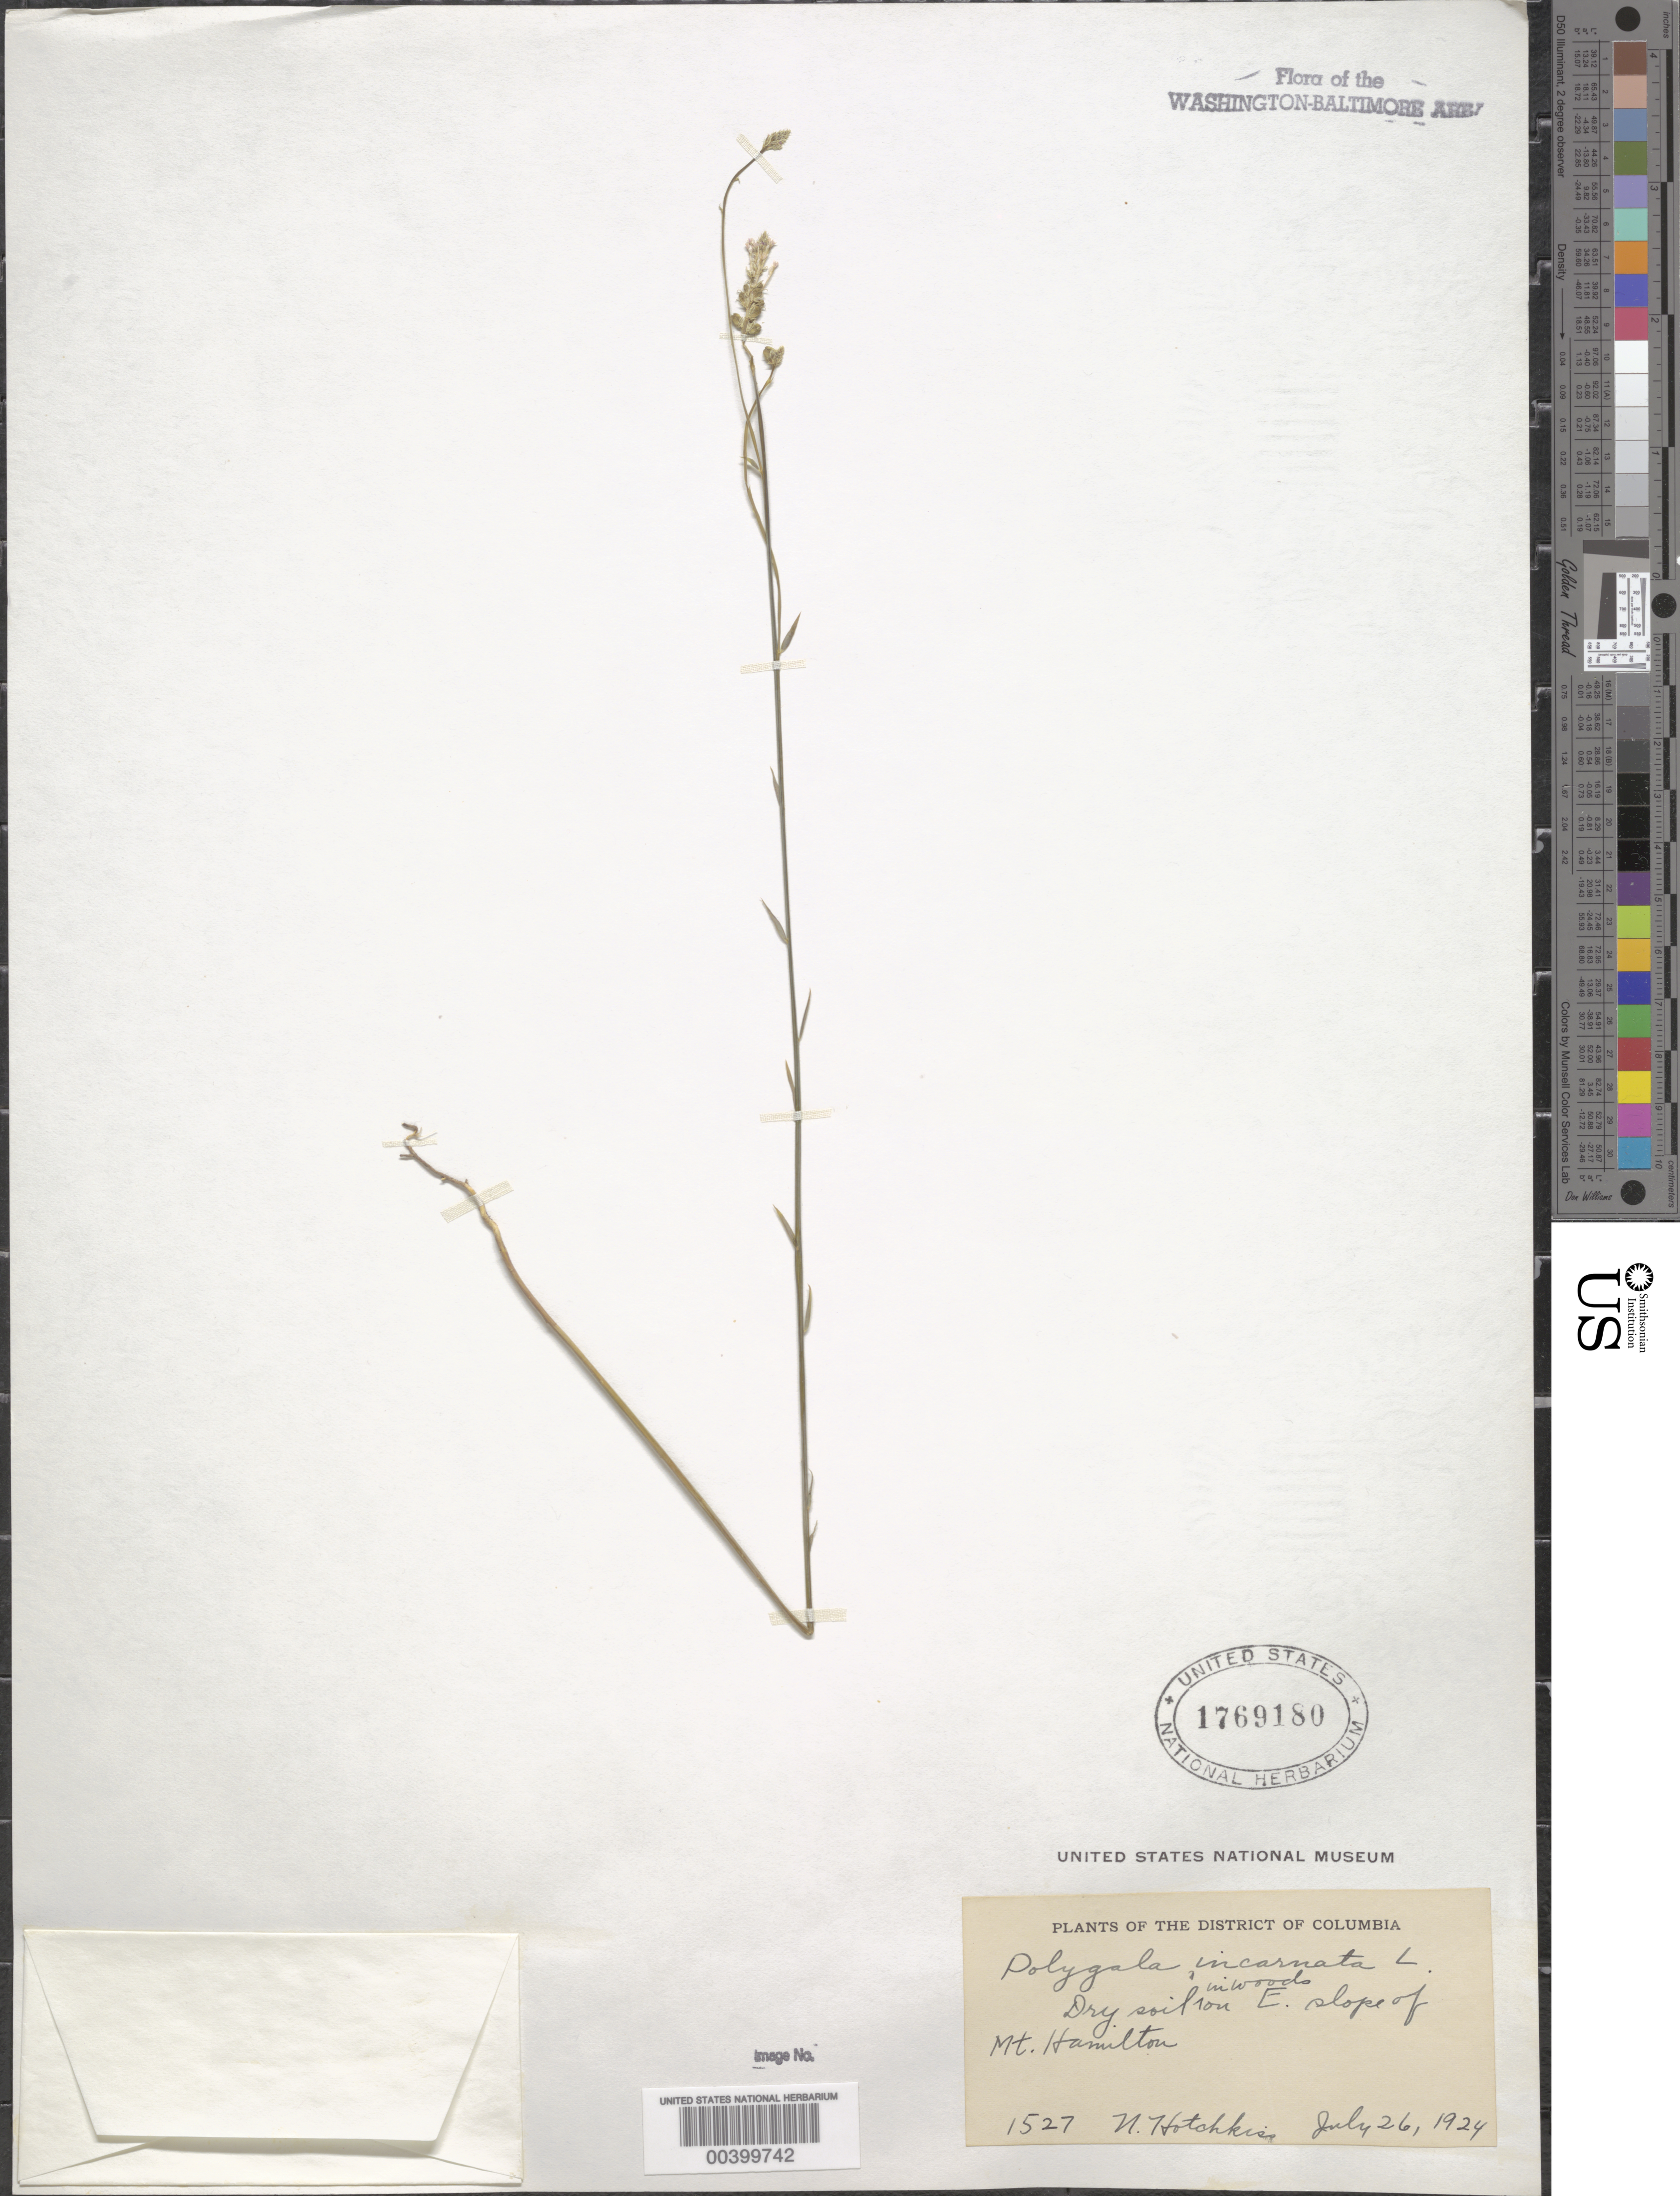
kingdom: Plantae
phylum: Tracheophyta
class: Magnoliopsida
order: Fabales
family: Polygalaceae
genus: Polygala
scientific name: Polygala incarnata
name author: L.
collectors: N. Hotchkiss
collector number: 1527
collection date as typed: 26 Jul 1924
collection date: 1924-07-26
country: United States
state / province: District of Columbia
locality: Mount Hamilton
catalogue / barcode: US 1769180